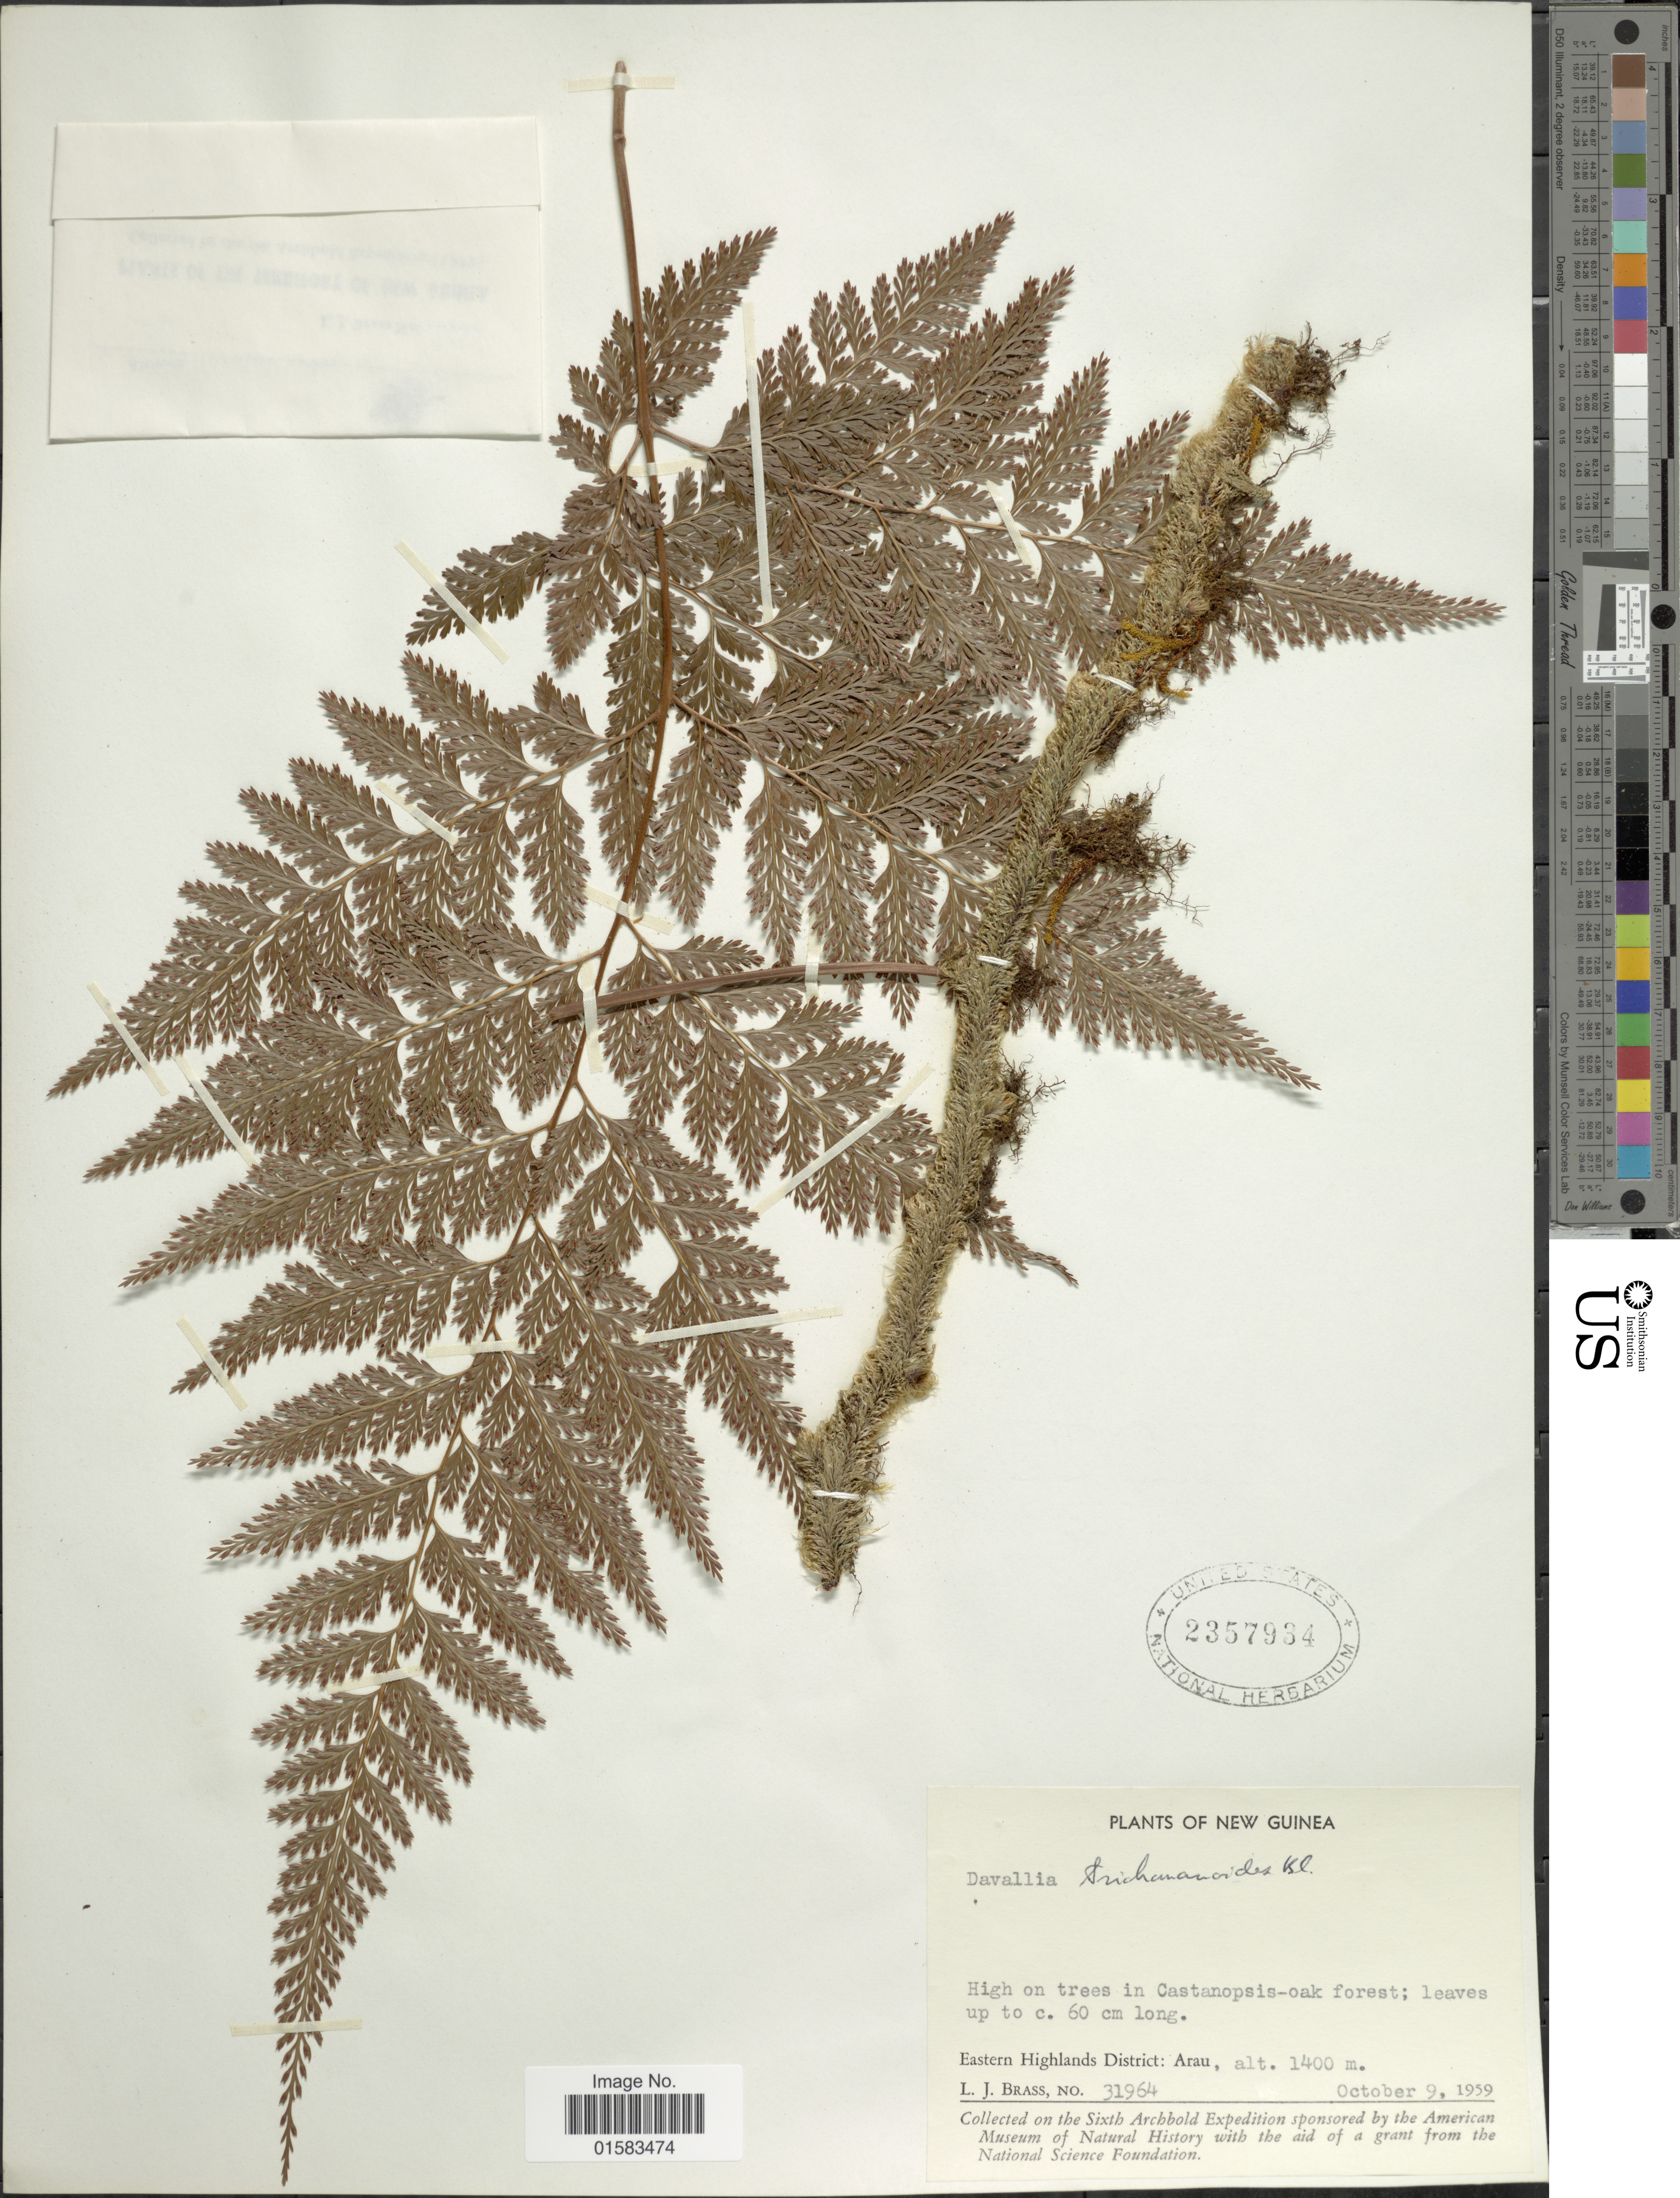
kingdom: Plantae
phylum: Tracheophyta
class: Polypodiopsida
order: Polypodiales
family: Davalliaceae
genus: Davallia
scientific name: Davallia trichomanoides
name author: Blume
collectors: L. J. Brass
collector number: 31964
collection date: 1959-10-09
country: Papua New Guinea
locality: New Guinea, Eastern Highlands District, Arau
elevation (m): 1400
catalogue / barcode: US 2357934